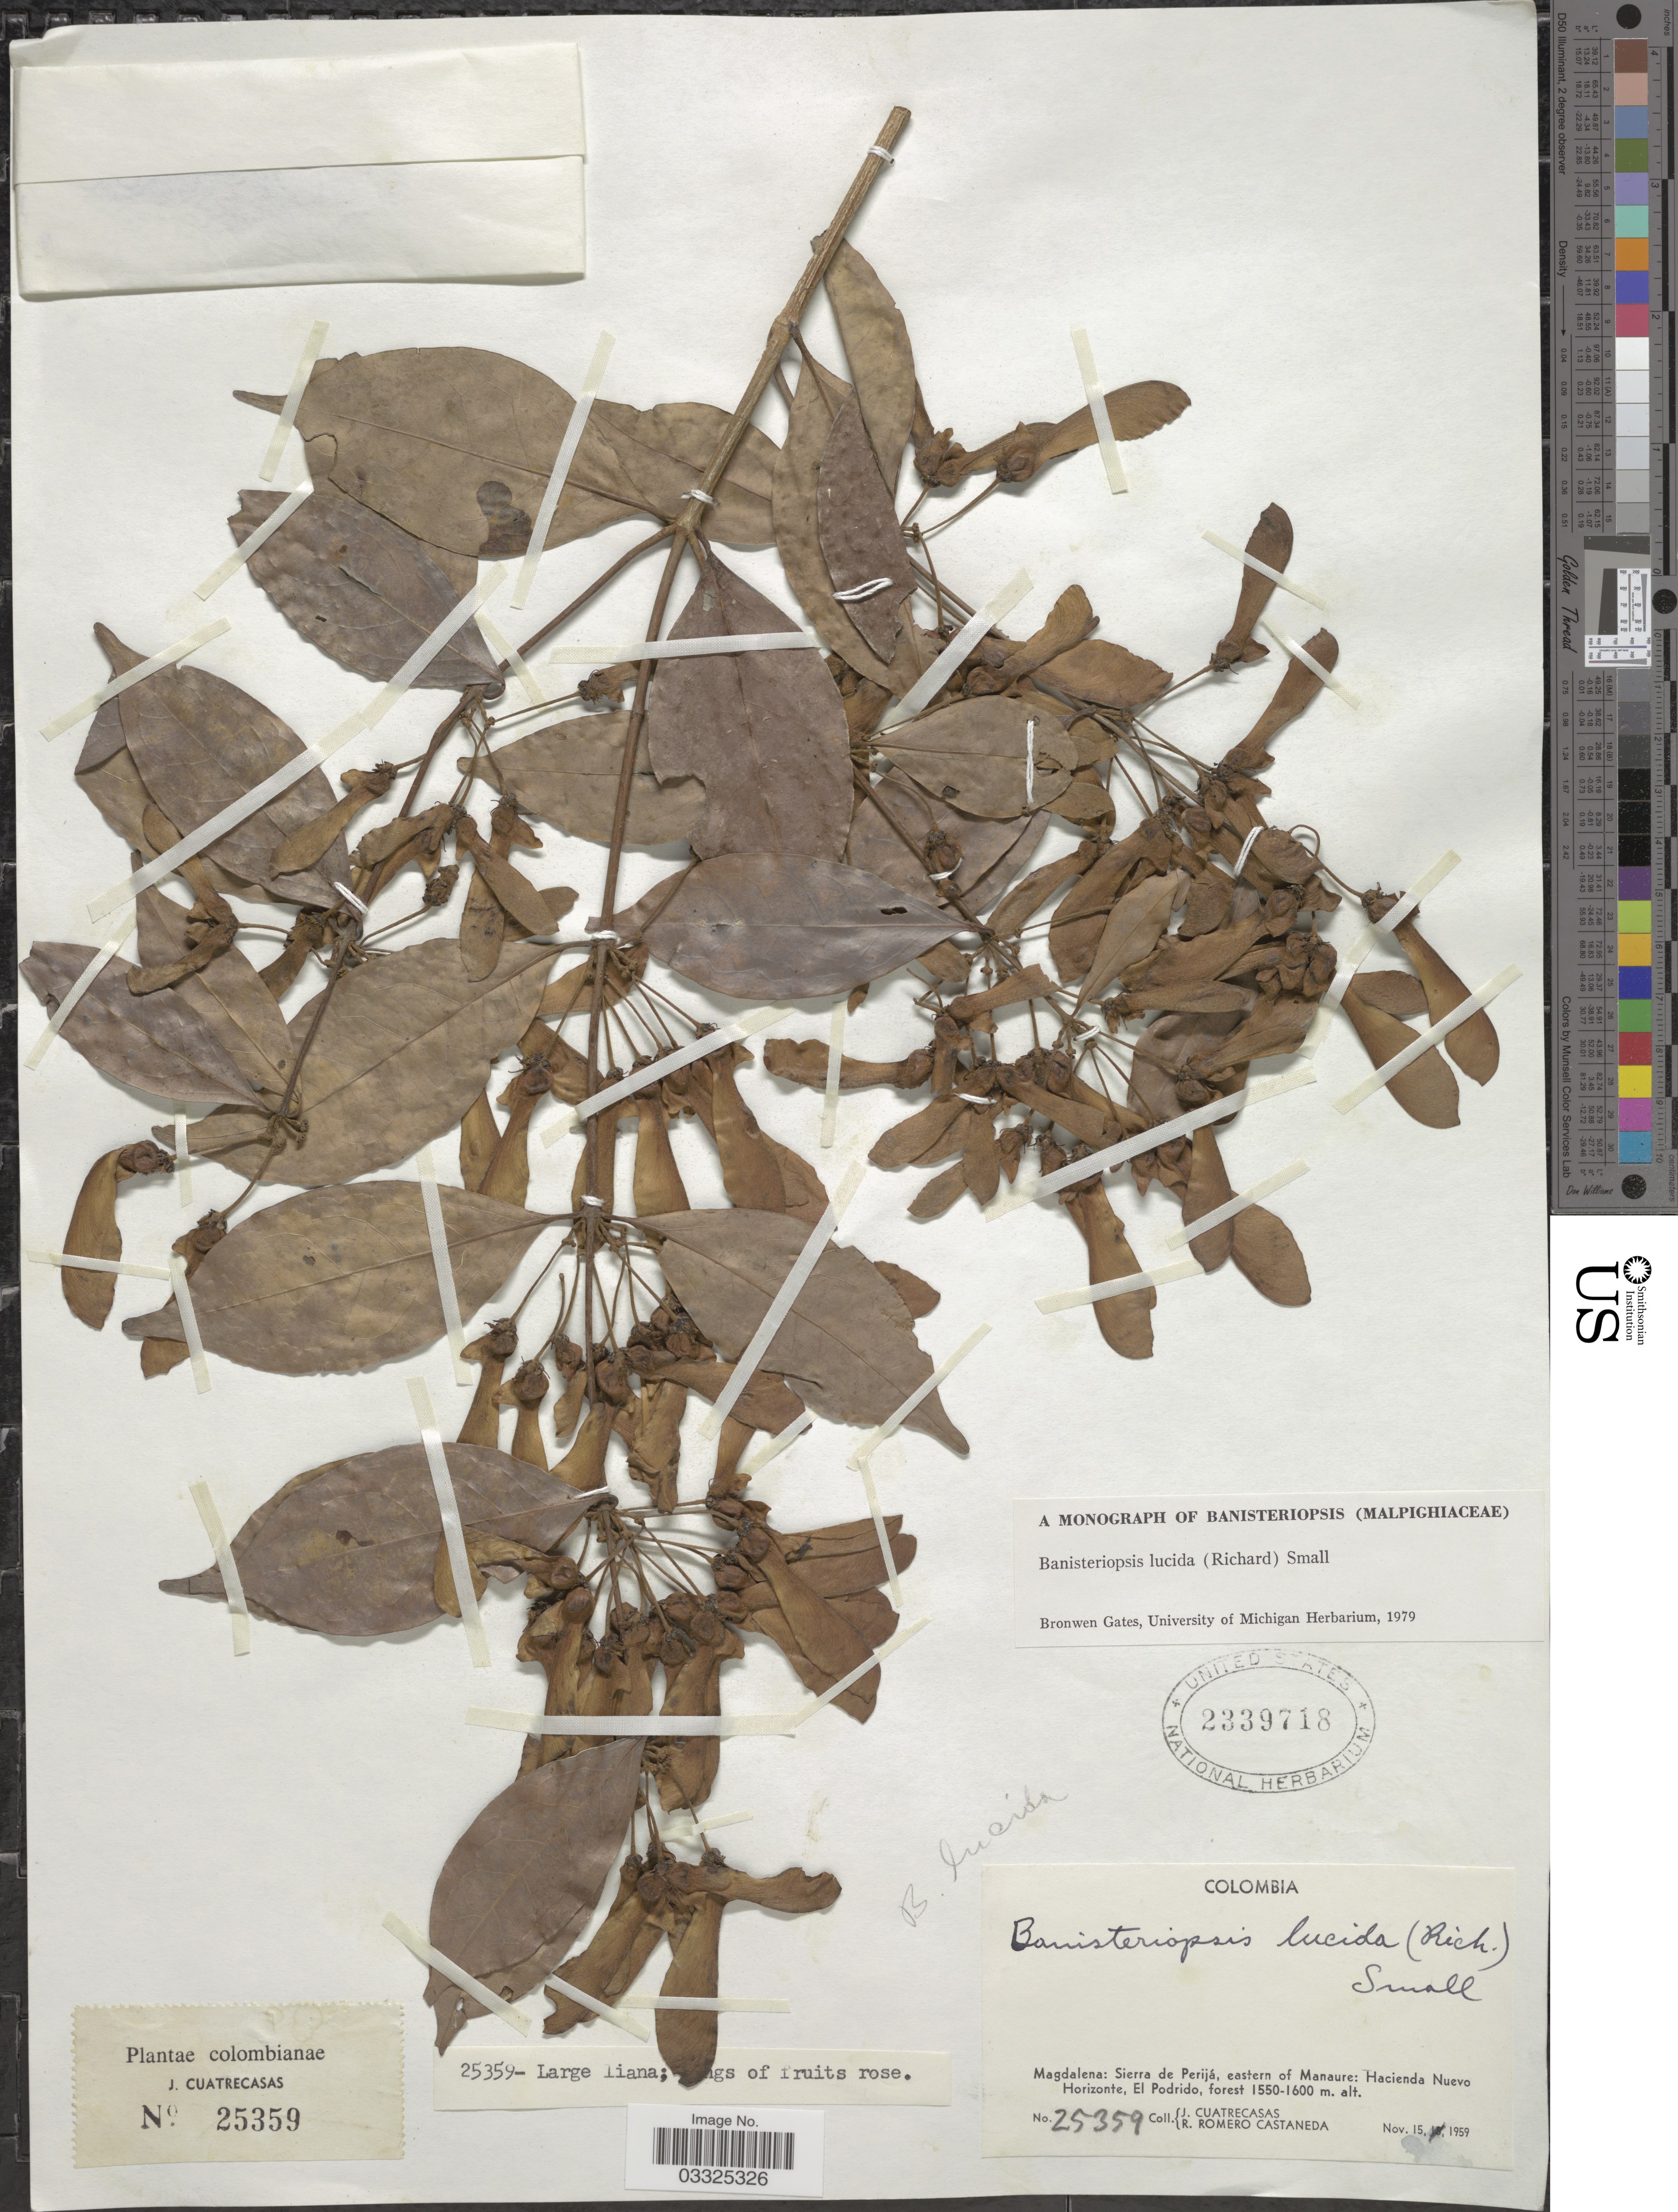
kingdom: Plantae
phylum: Tracheophyta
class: Magnoliopsida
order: Malpighiales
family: Malpighiaceae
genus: Banisteriopsis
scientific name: Banisteriopsis lucida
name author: (Rich.) Small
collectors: J. Cuatrecasas & R. Romero Castañeda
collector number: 25359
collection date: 1959-11-15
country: Colombia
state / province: Magdalena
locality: Sierra de Perijá, eastern of Manaure: Hacienda Nuevo Horizonte, El Podrido.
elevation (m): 1550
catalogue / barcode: US 2339718